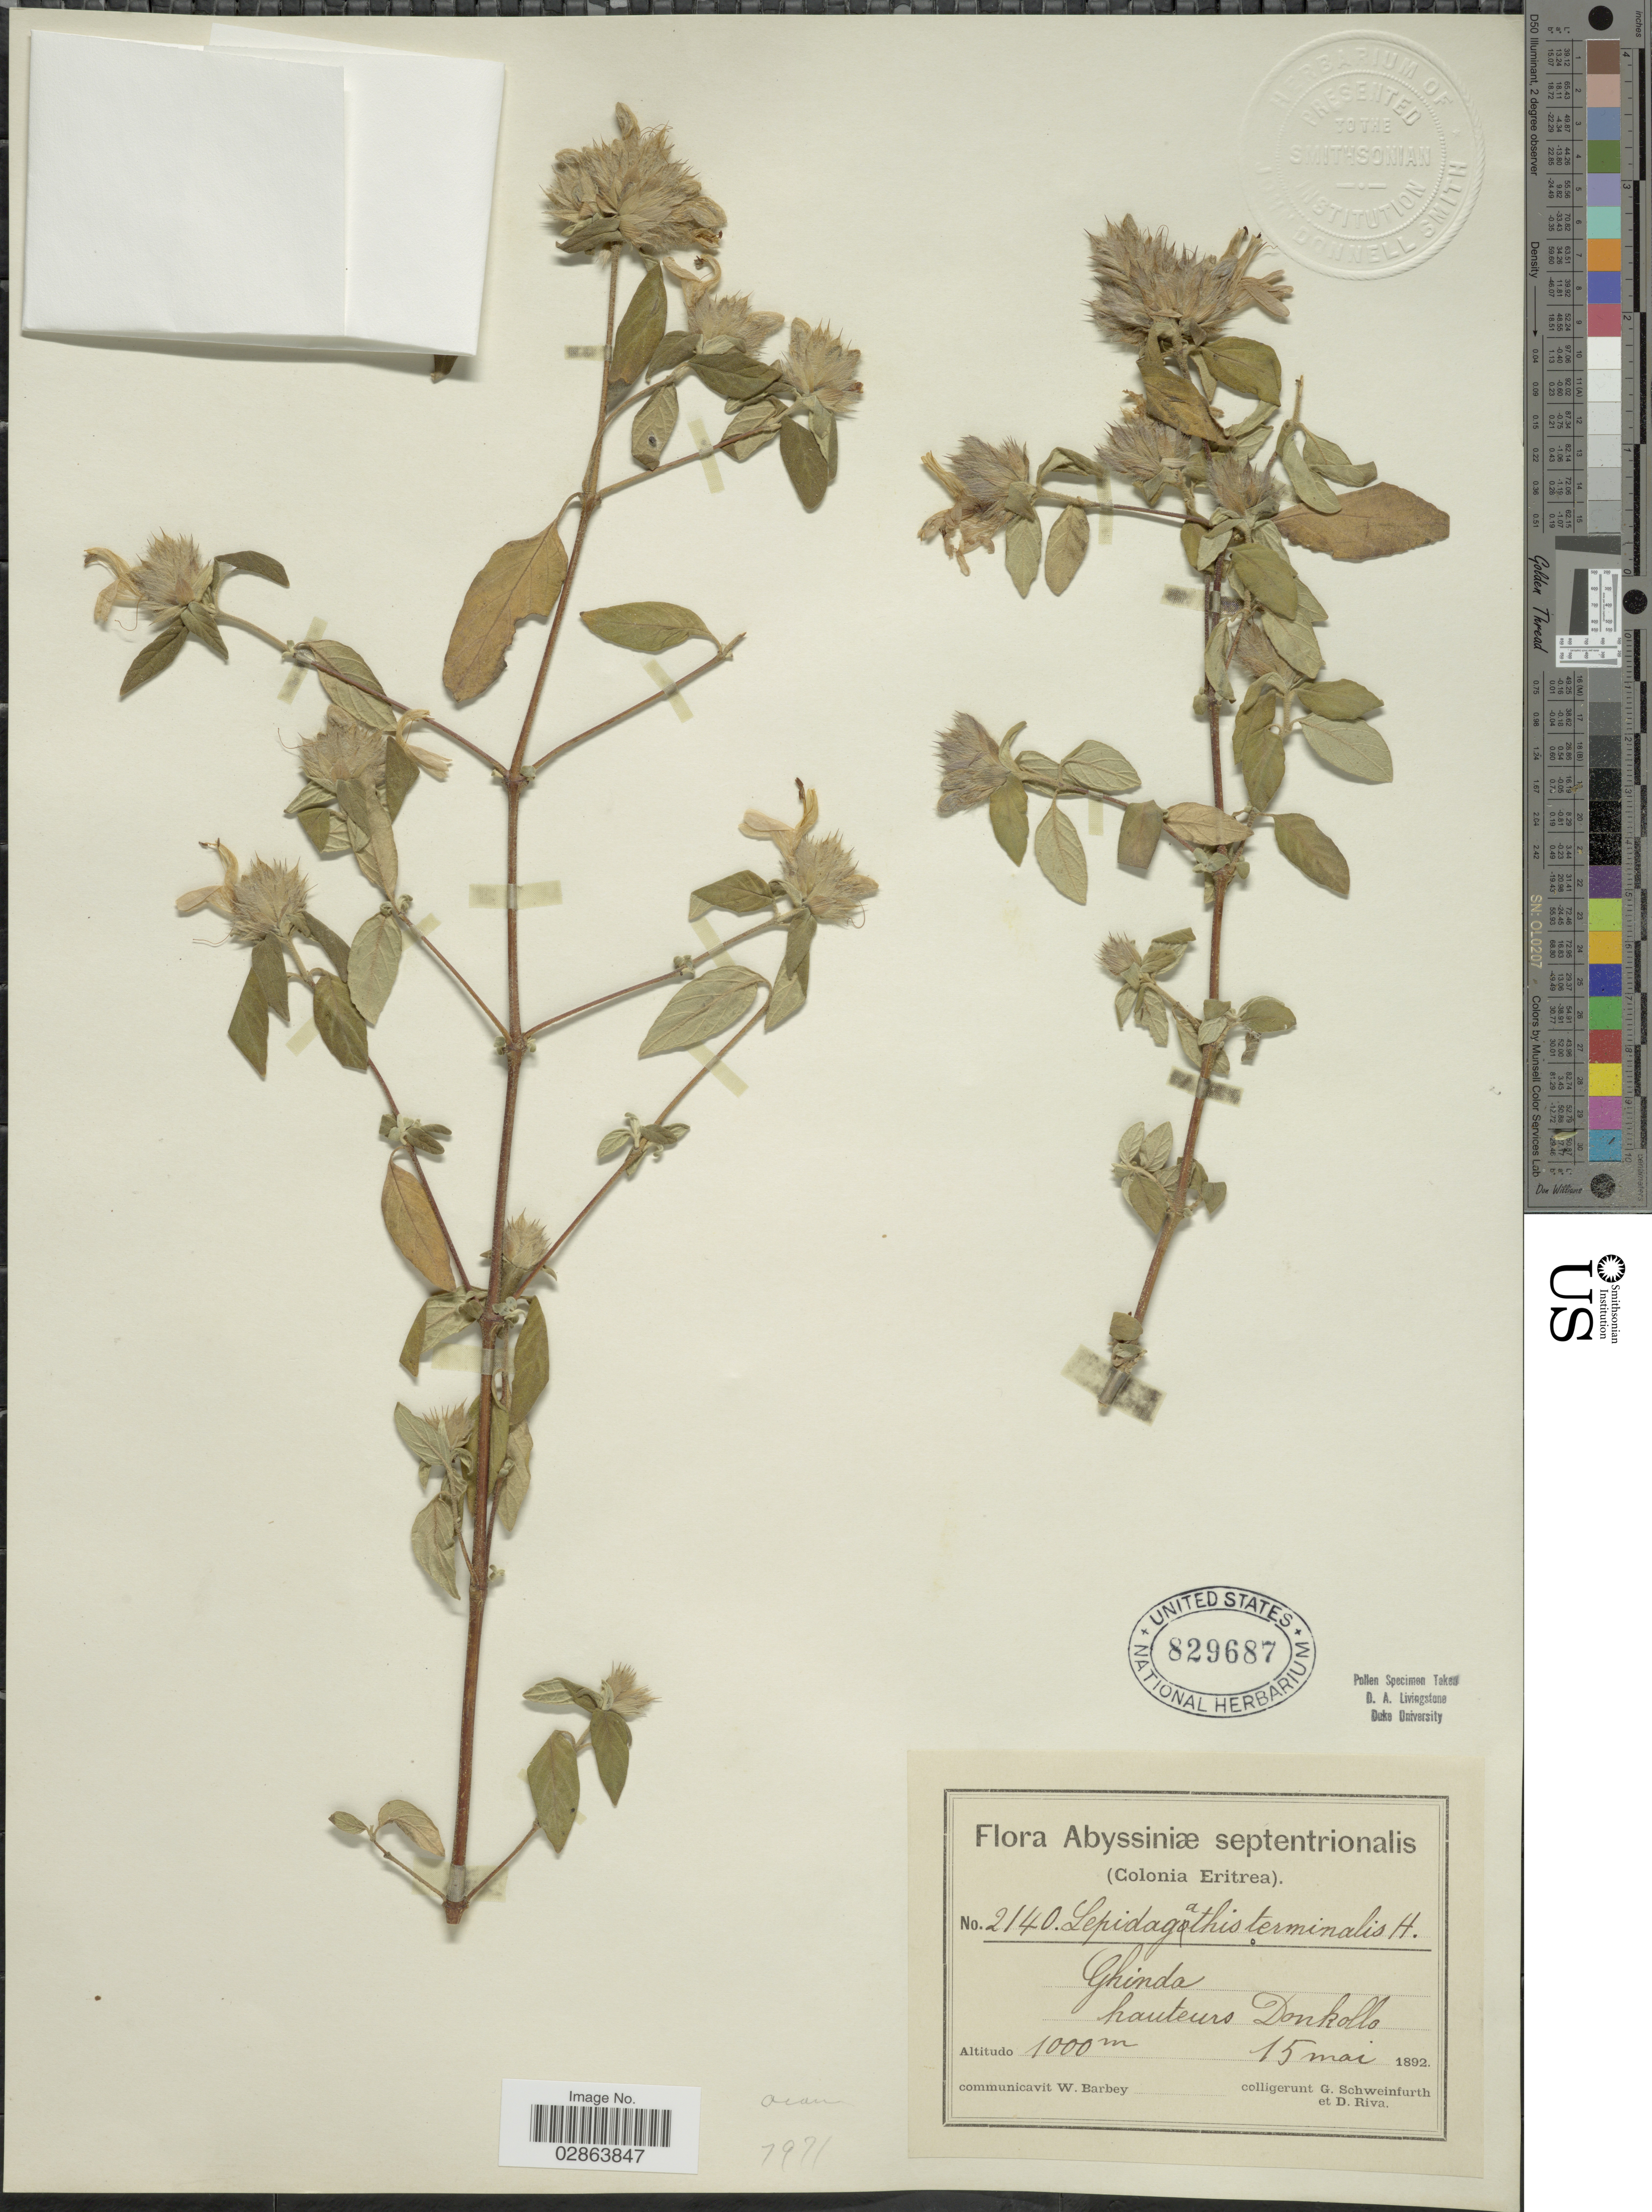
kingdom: Plantae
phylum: Tracheophyta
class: Magnoliopsida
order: Lamiales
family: Acanthaceae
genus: Lepidagathis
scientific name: Lepidagathis terminalis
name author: Nees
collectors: G. A. Schweinfurth (herbarium) & D. Riva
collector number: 2140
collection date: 1892-05-15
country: Eritrea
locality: Colonia Eritrea, Ghinda, hauteurs Donkollo. Abyssiniæ septentrionalis.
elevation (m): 1000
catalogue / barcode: US 829687